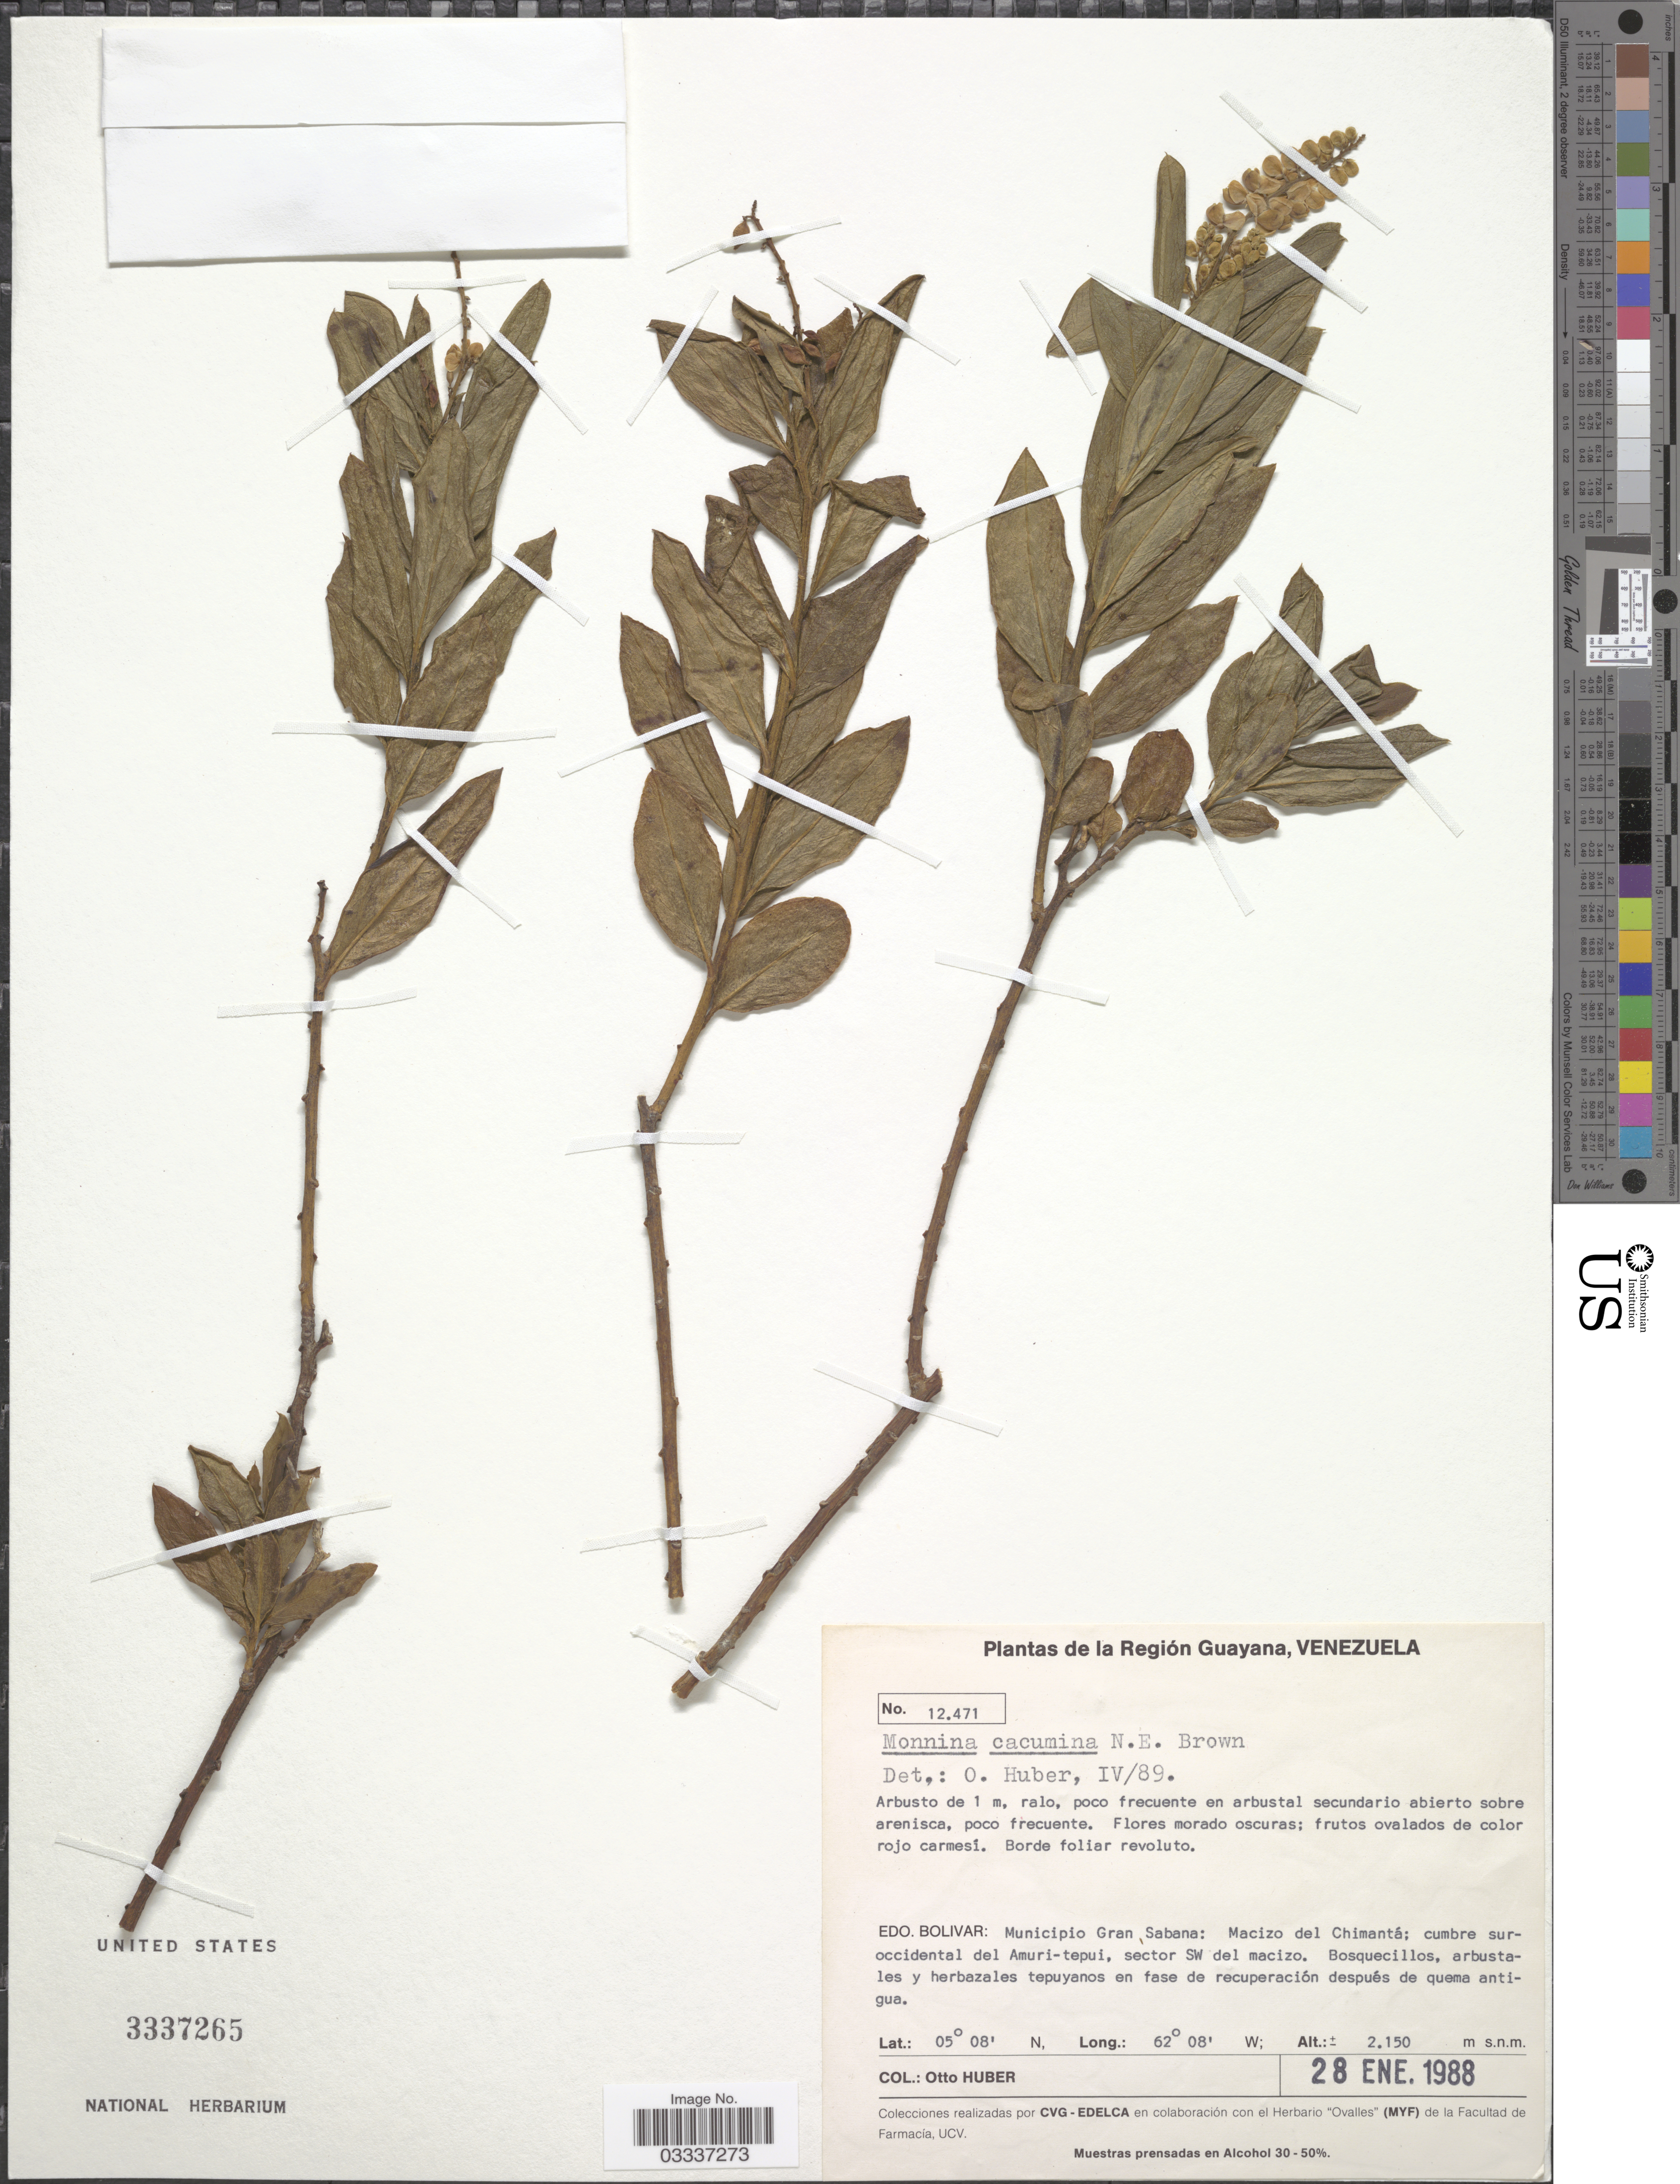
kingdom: Plantae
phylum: Tracheophyta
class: Magnoliopsida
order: Fabales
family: Polygalaceae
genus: Monnina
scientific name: Monnina cacumina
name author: N.E. Br.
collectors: O. Huber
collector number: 12471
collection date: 1988-01-28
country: Venezuela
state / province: Bolivar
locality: Región Guayana, Municipio Gran Sabana: Macizo del Chimantá; cumbre sur-occidental del Amuri-tepui, sector SW del macizo.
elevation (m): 2150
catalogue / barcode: US 3337265